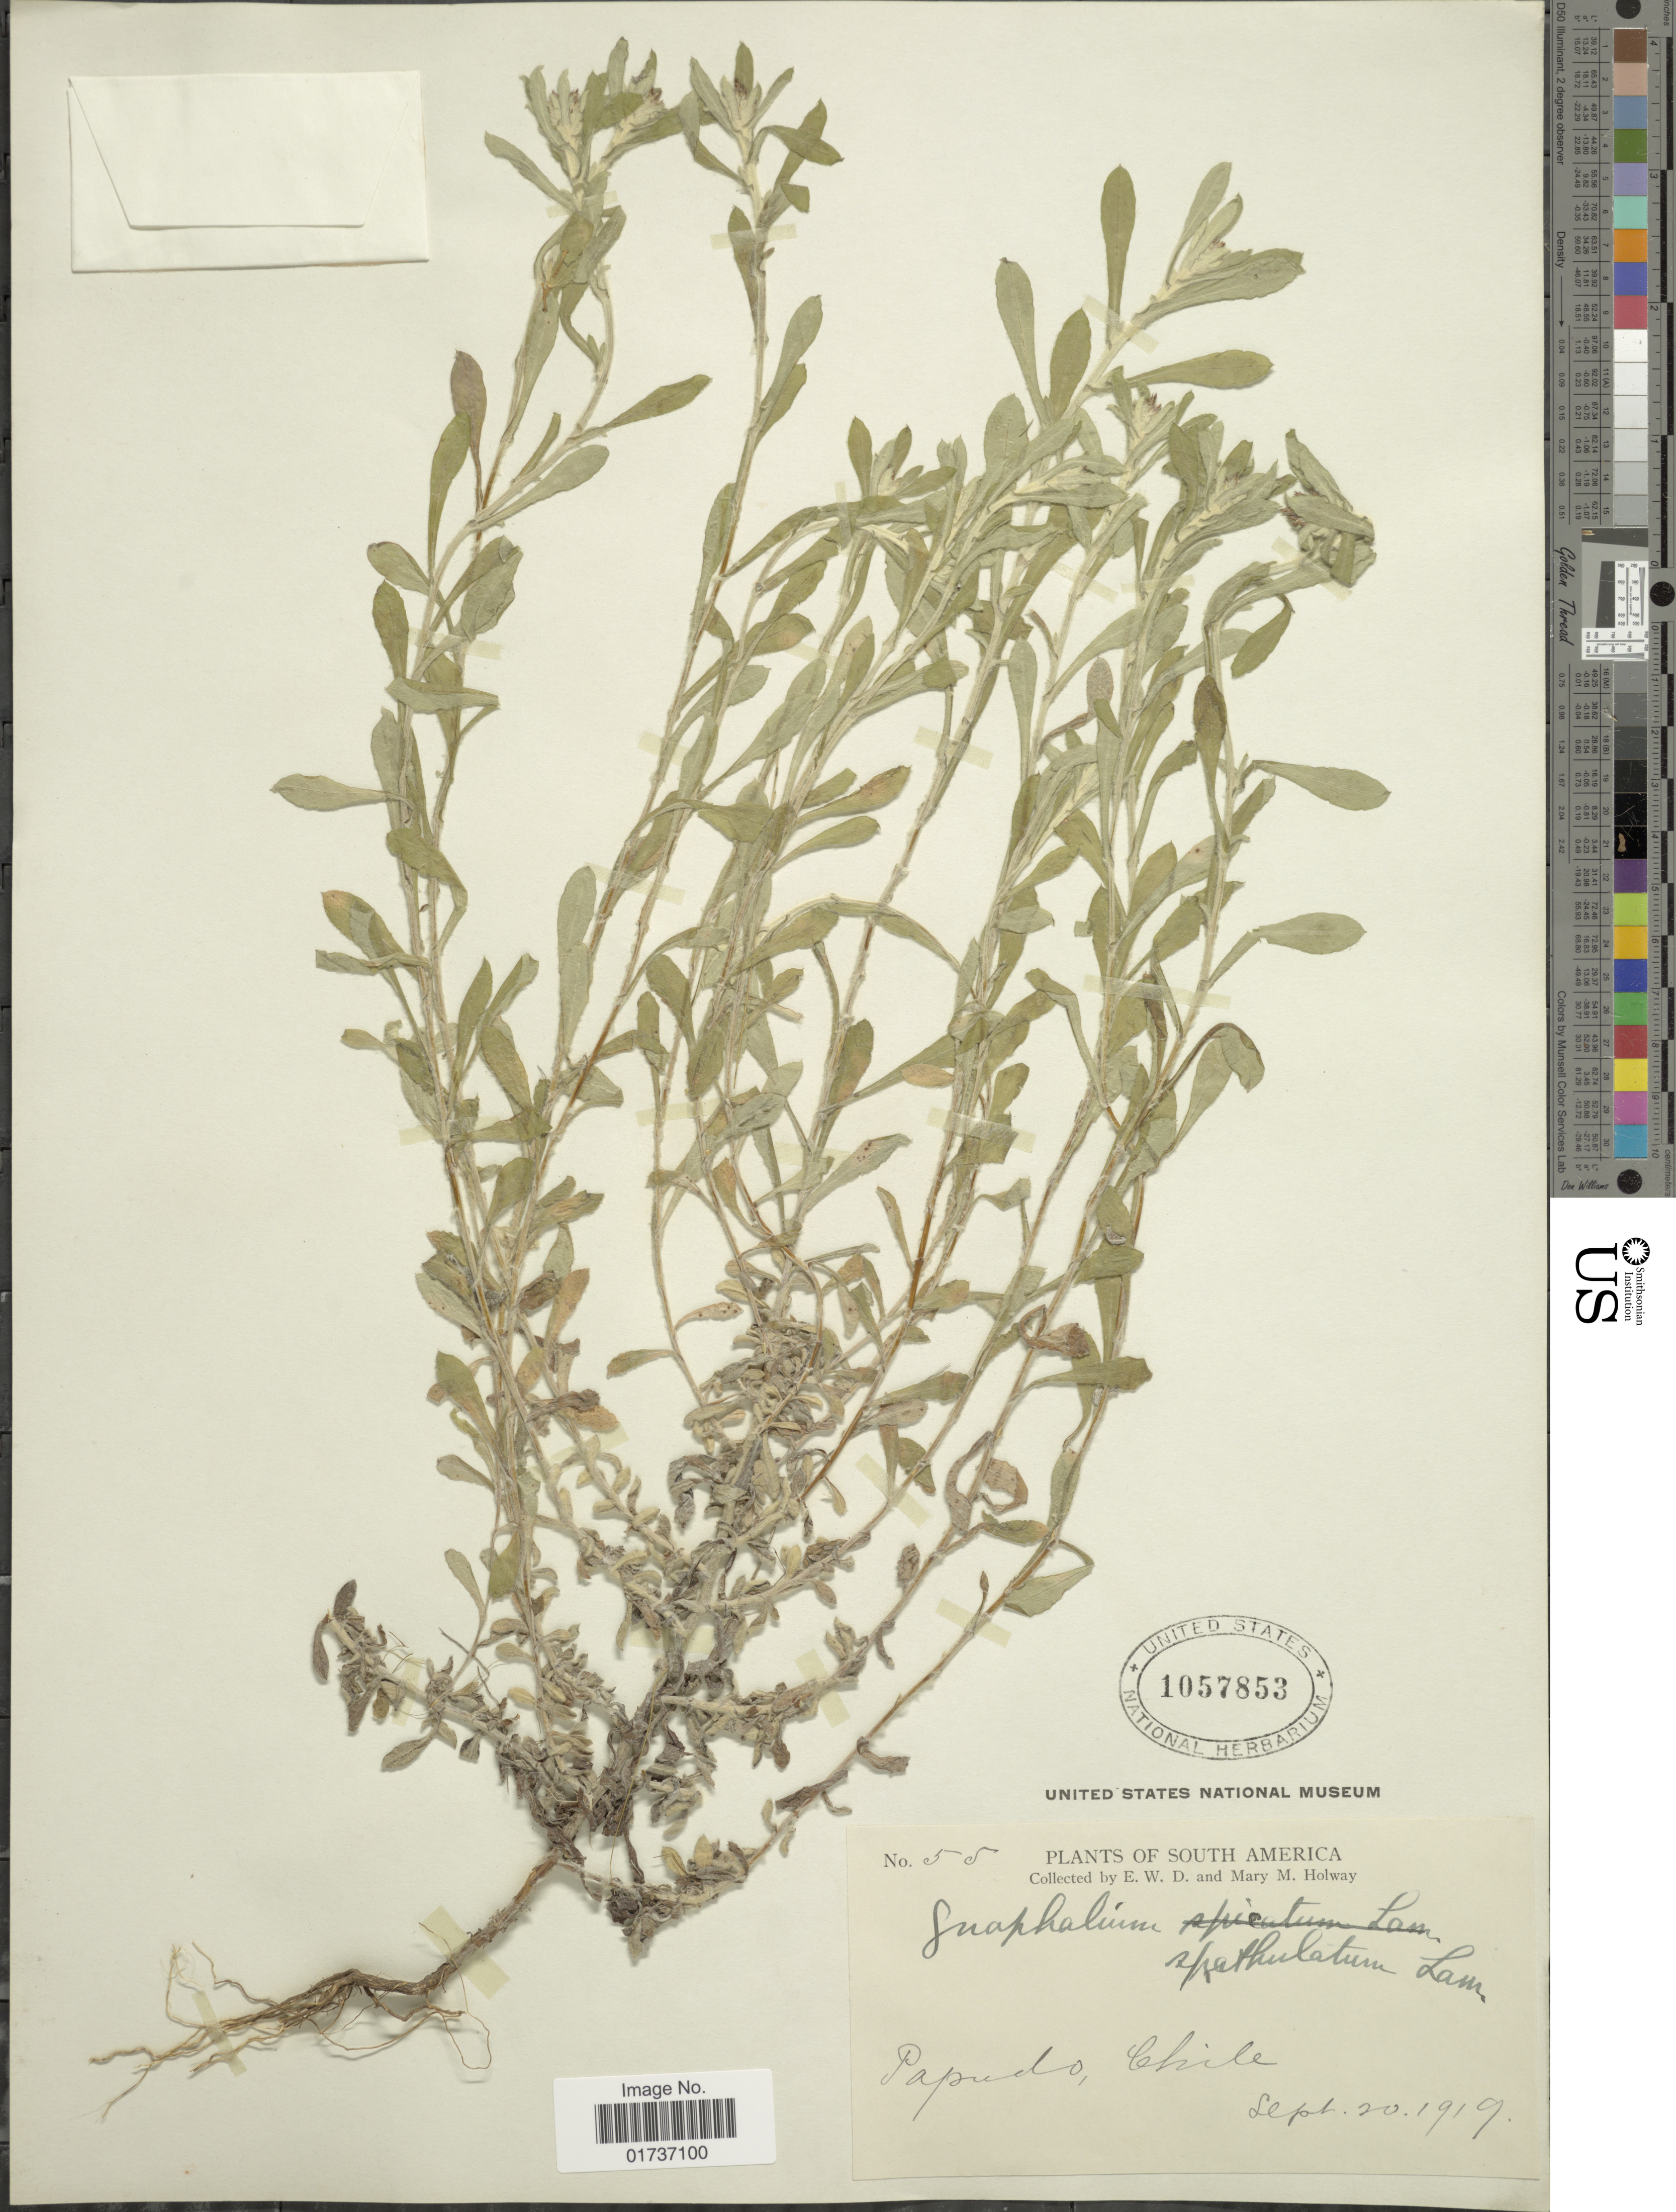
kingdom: Plantae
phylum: Tracheophyta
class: Magnoliopsida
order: Asterales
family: Asteraceae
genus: Gnaphalium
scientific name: Gnaphalium pensylvanicum Willd.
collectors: E. W. D. Holway & M. M. Holway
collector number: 55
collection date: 1919-09-20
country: Chile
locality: Papulo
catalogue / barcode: US 1057853